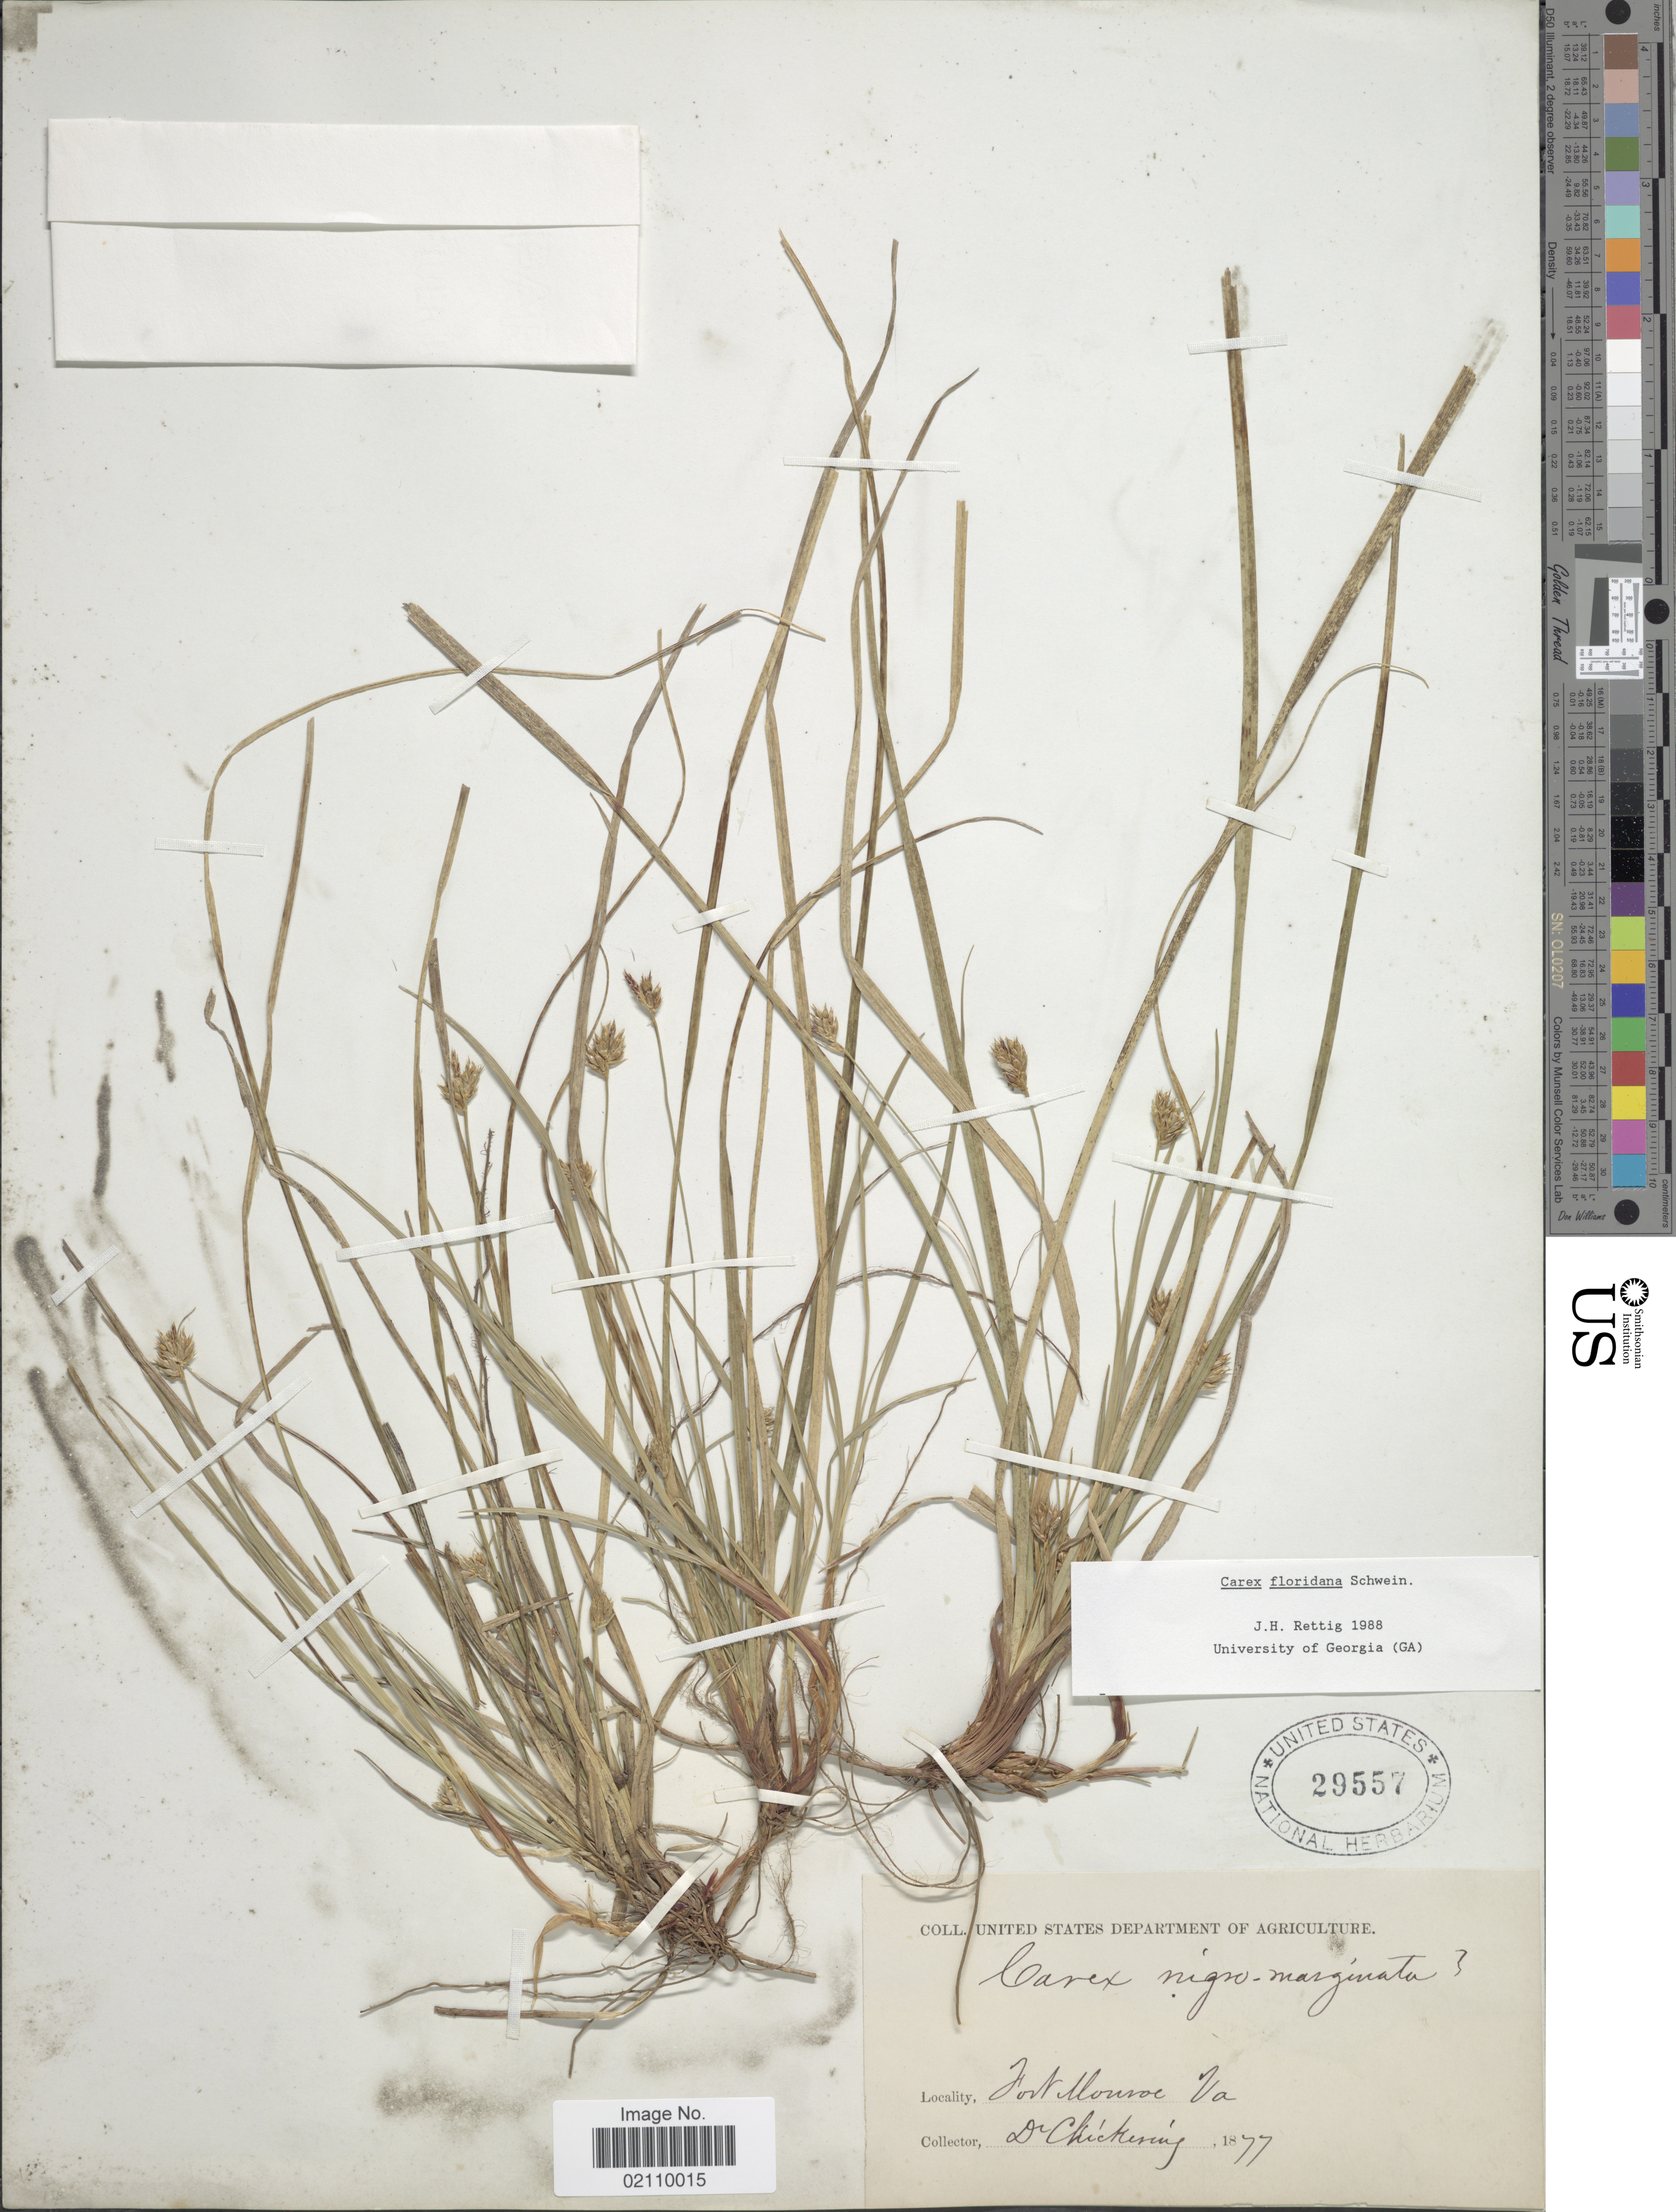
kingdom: Plantae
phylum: Tracheophyta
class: Liliopsida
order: Poales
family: Cyperaceae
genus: Carex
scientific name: Carex floridana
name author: Schwein.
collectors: Chickering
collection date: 1877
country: United States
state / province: Virginia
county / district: City of Hampton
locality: Fort Monroe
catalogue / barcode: US 29557